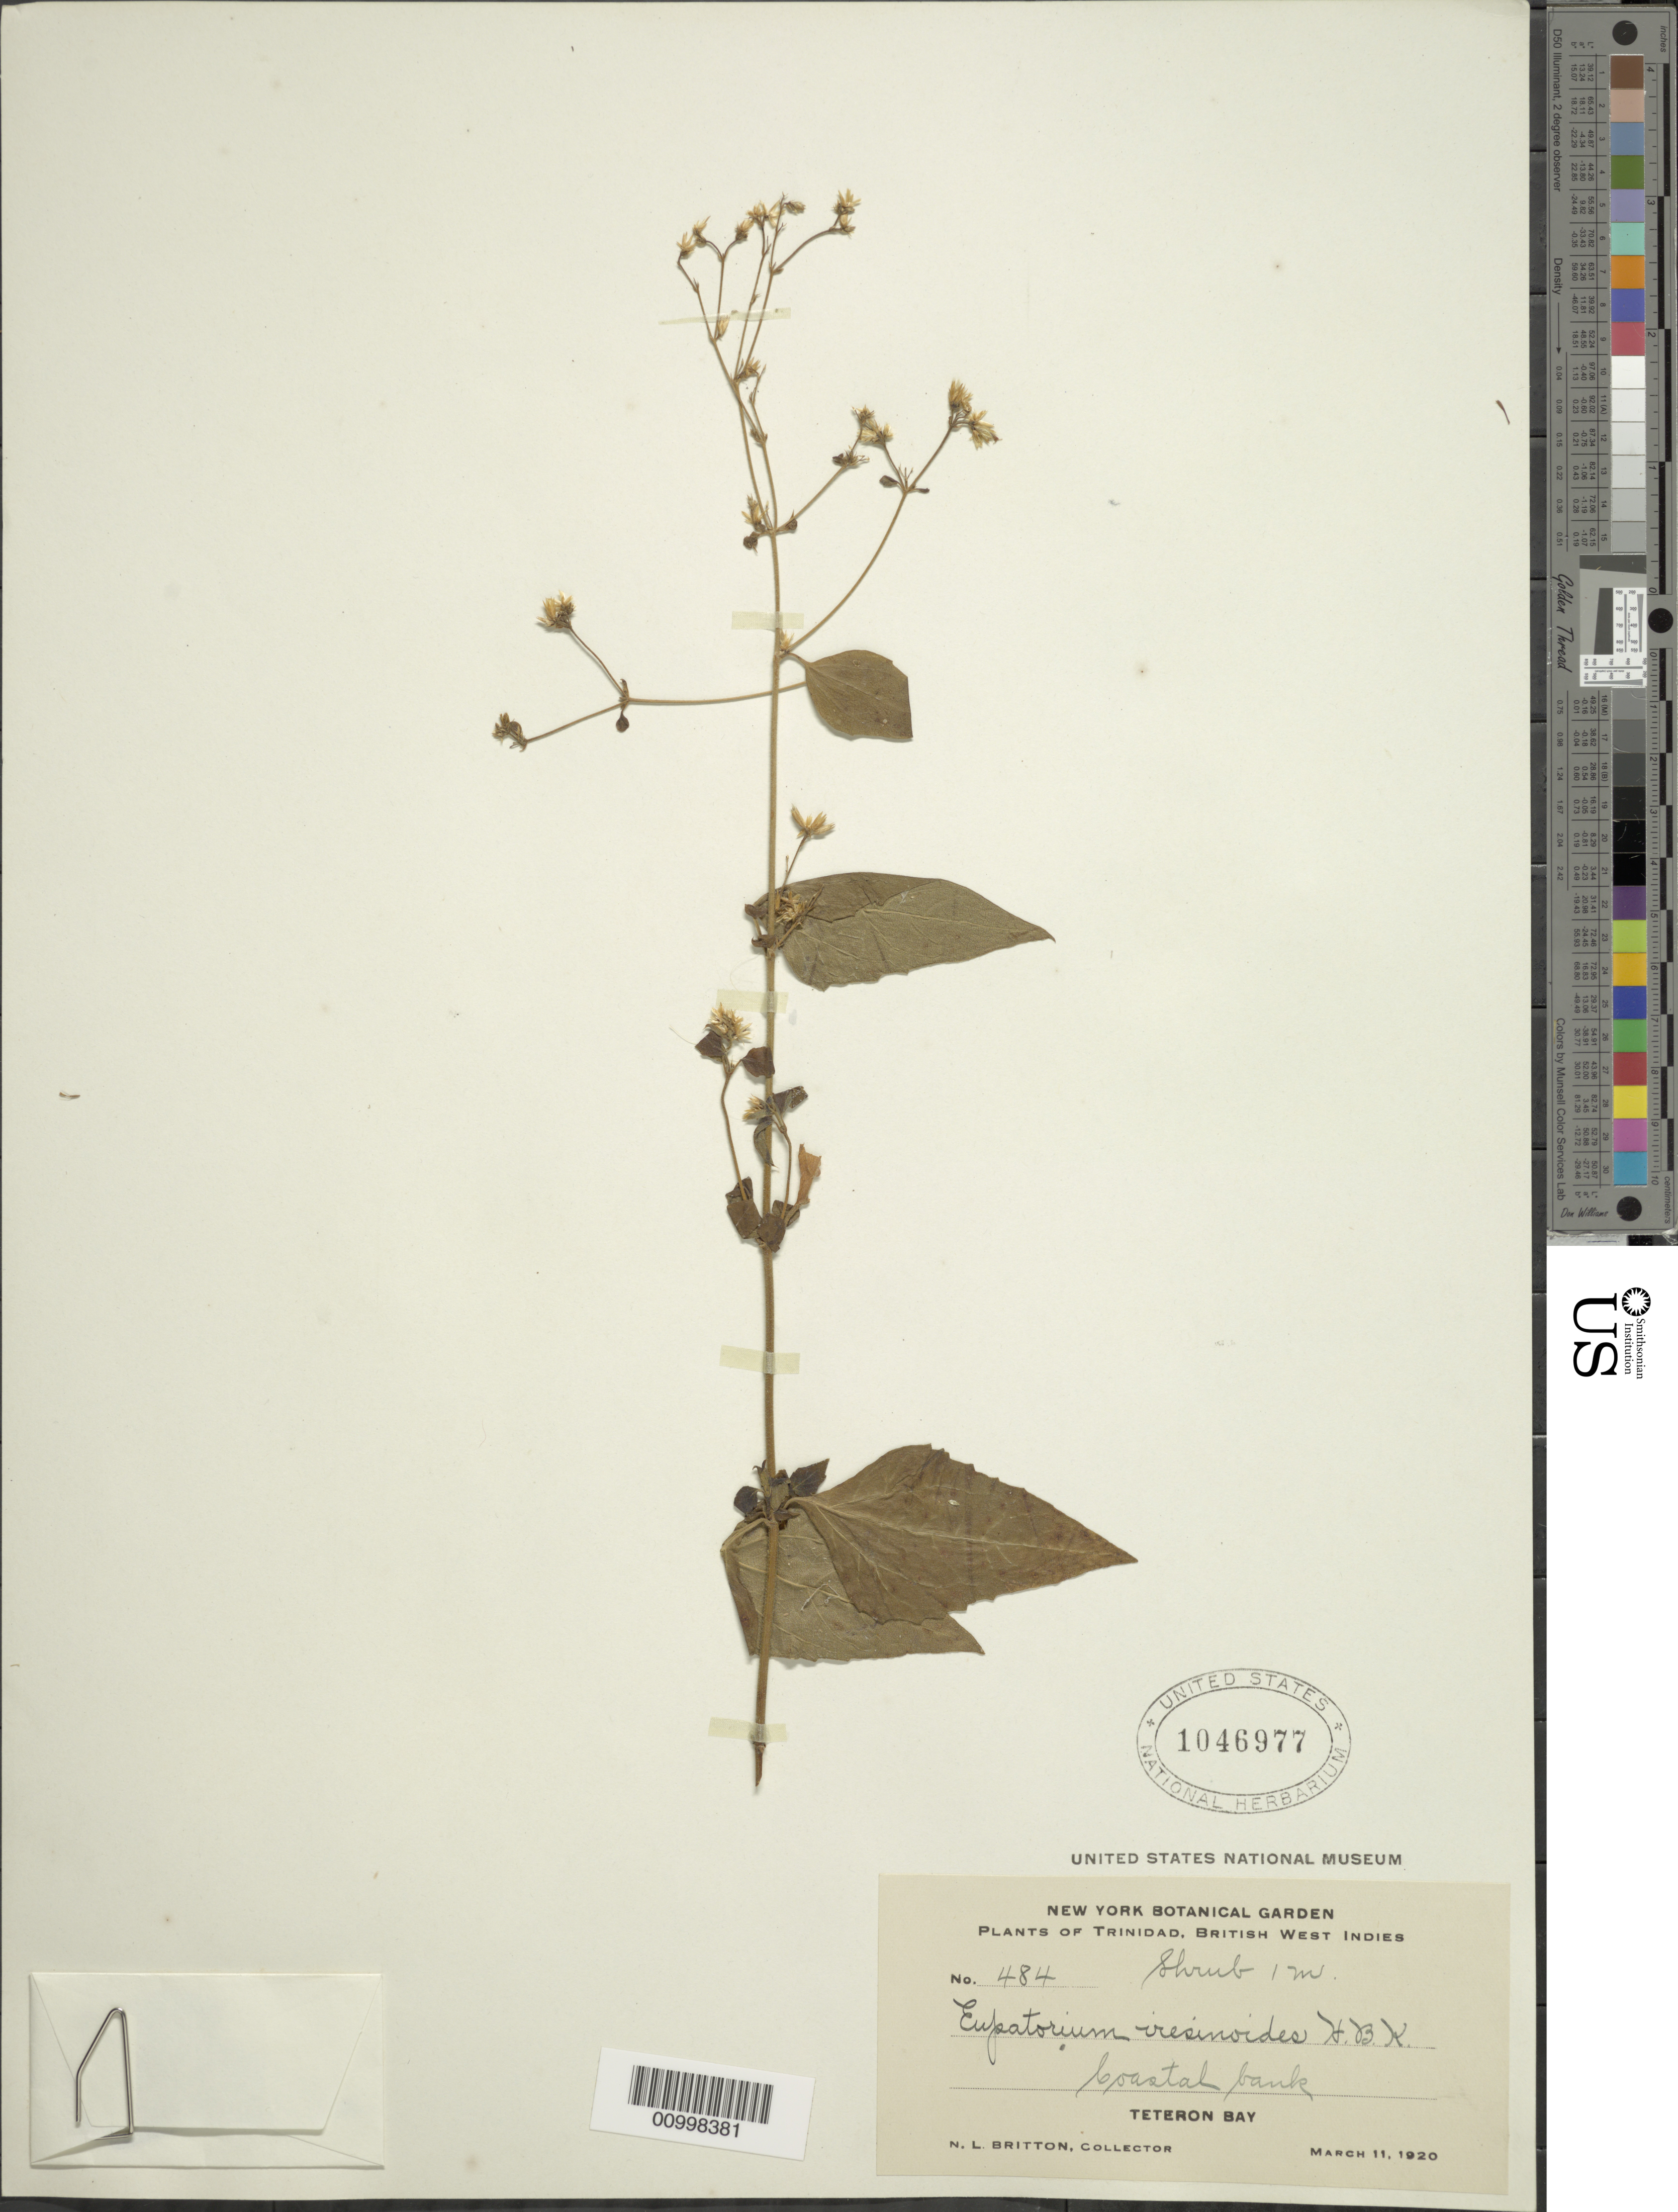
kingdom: Plantae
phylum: Tracheophyta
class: Magnoliopsida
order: Asterales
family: Asteraceae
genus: Condylidium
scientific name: Condylidium iresinoides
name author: (Kunth) R.M. King & H. Rob.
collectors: N. Britton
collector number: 484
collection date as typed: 11 Mar 1920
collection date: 1920-03-11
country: Trinidad and Tobago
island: Trinidad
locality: Teteron Bay, coastal bank.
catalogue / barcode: US 1046977